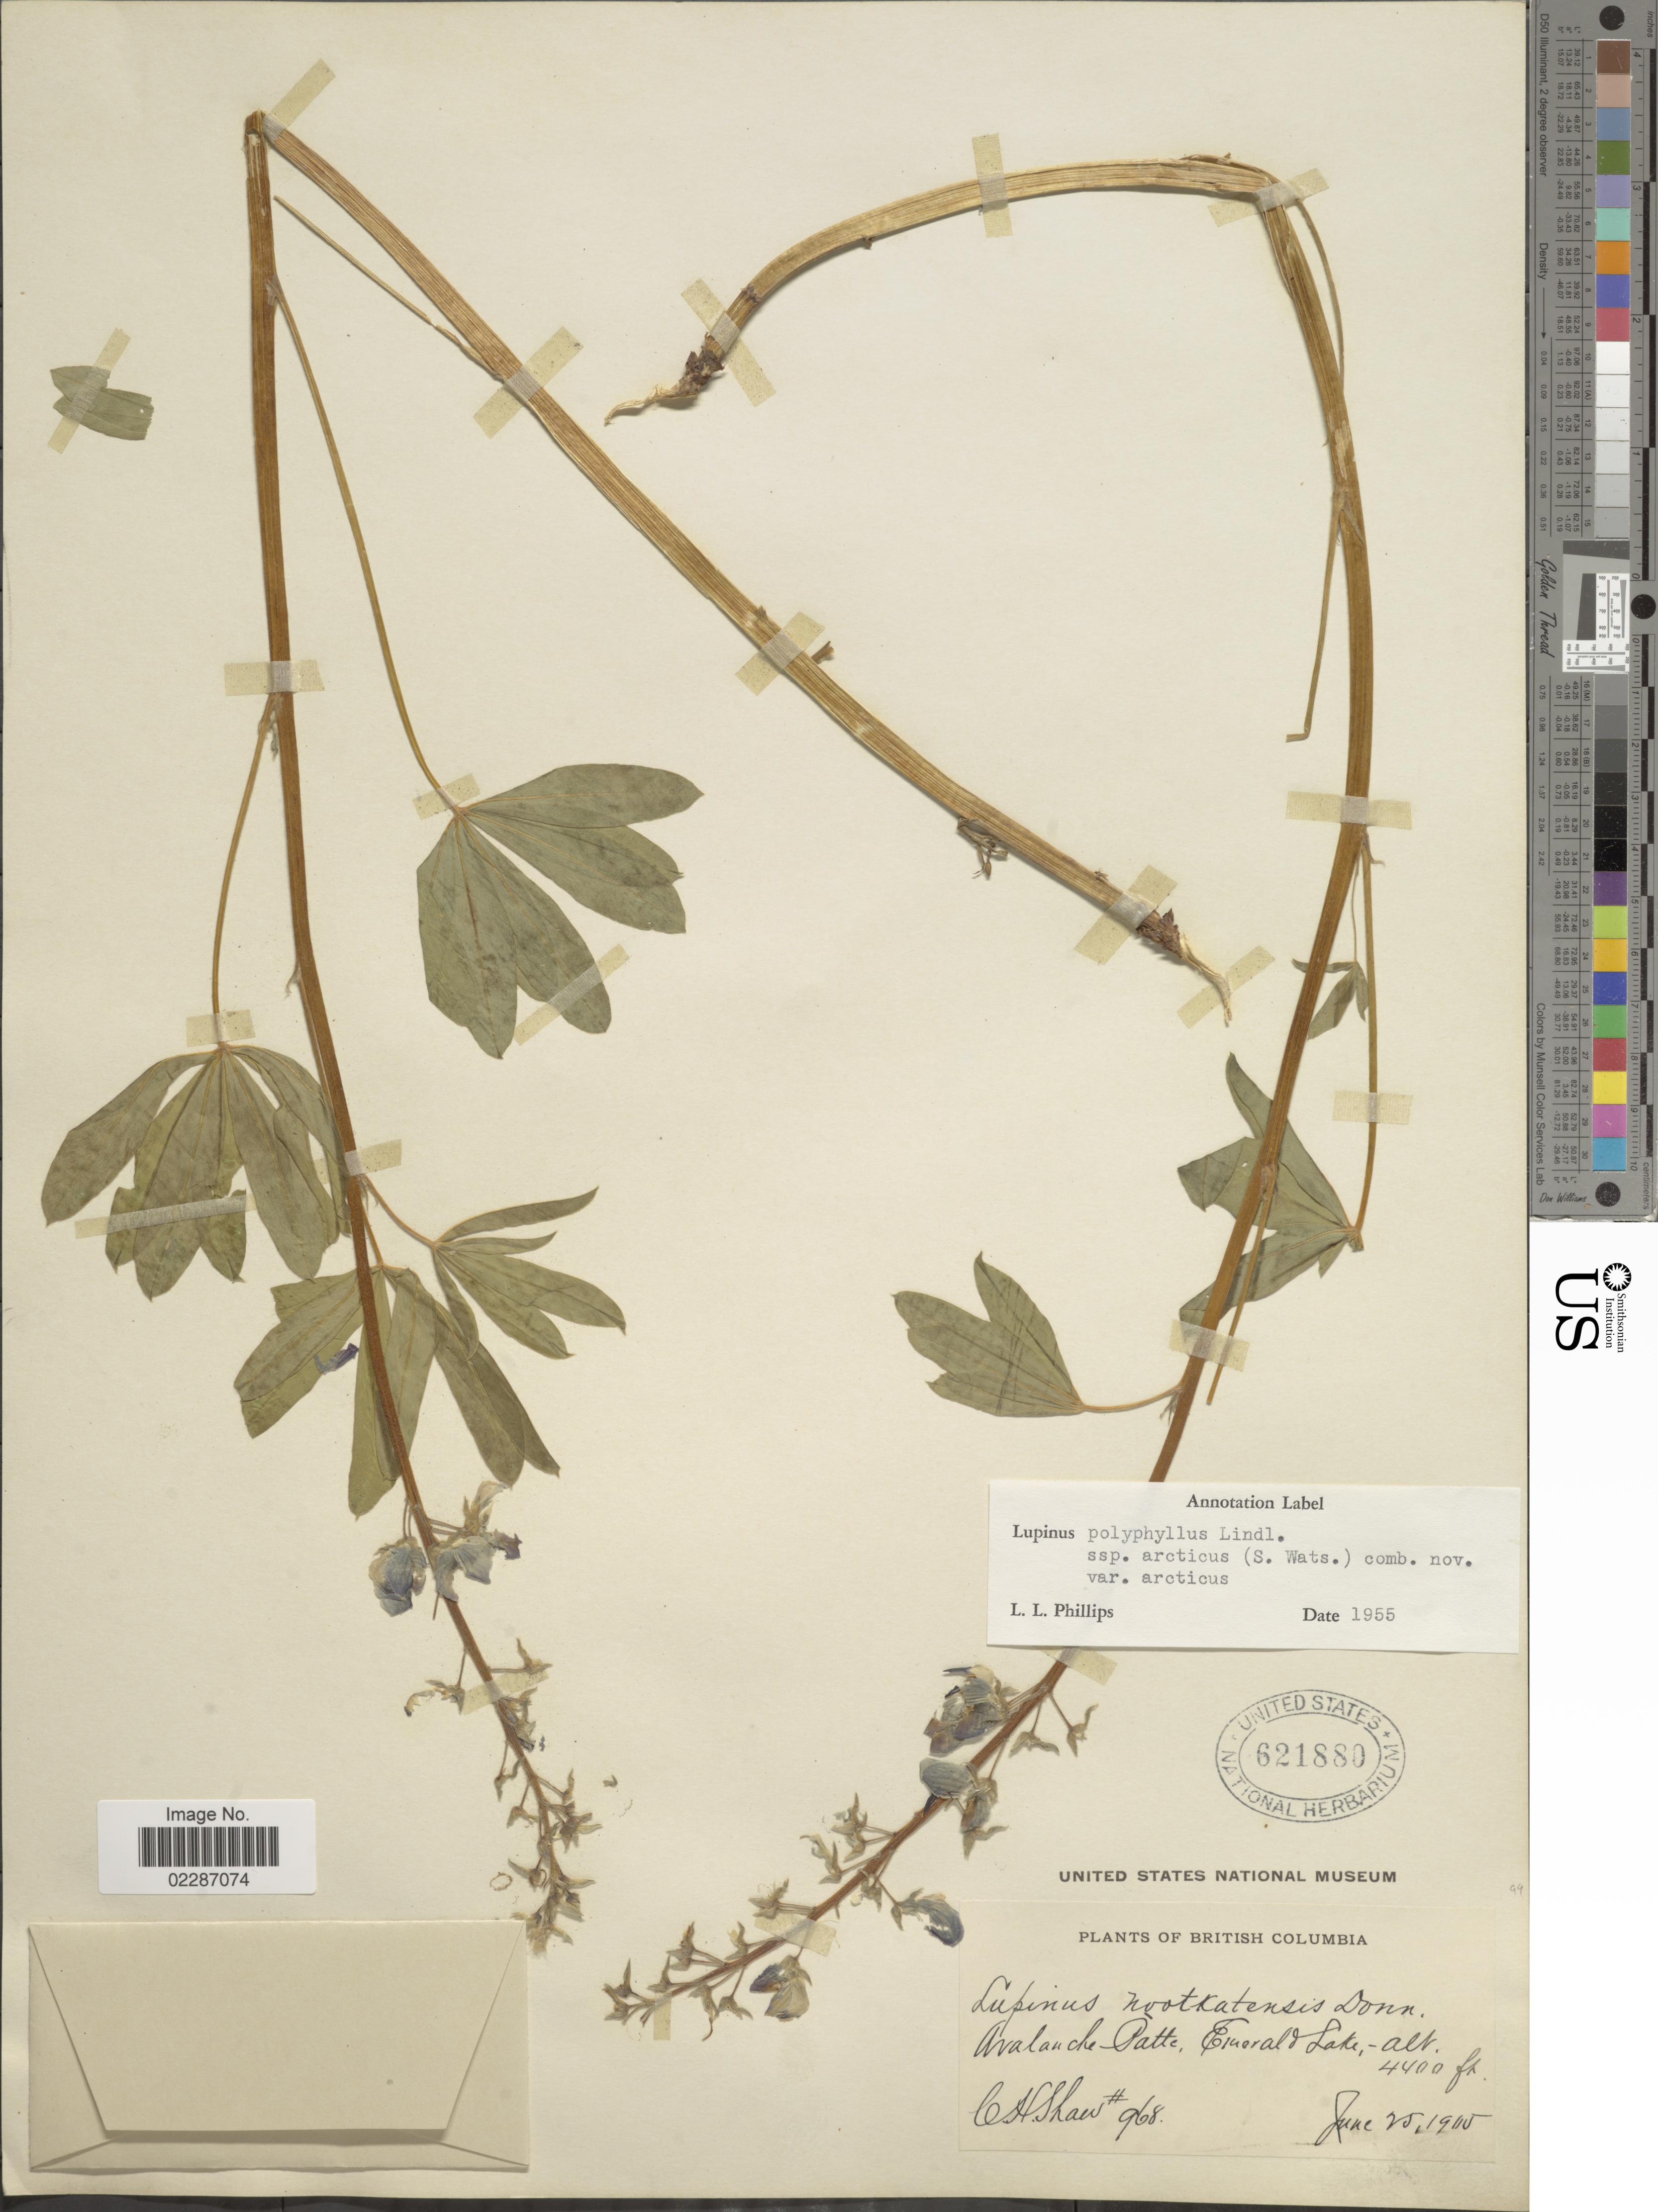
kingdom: Plantae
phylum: Tracheophyta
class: Magnoliopsida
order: Fabales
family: Fabaceae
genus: Lupinus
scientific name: Lupinus arcticus subsp. arcticus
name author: S. Watson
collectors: C. H. Shaw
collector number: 968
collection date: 1905-06-25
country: Canada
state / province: British Columbia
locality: Avalanche Patte, Emeralds Lake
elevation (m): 1341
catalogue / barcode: US 621880